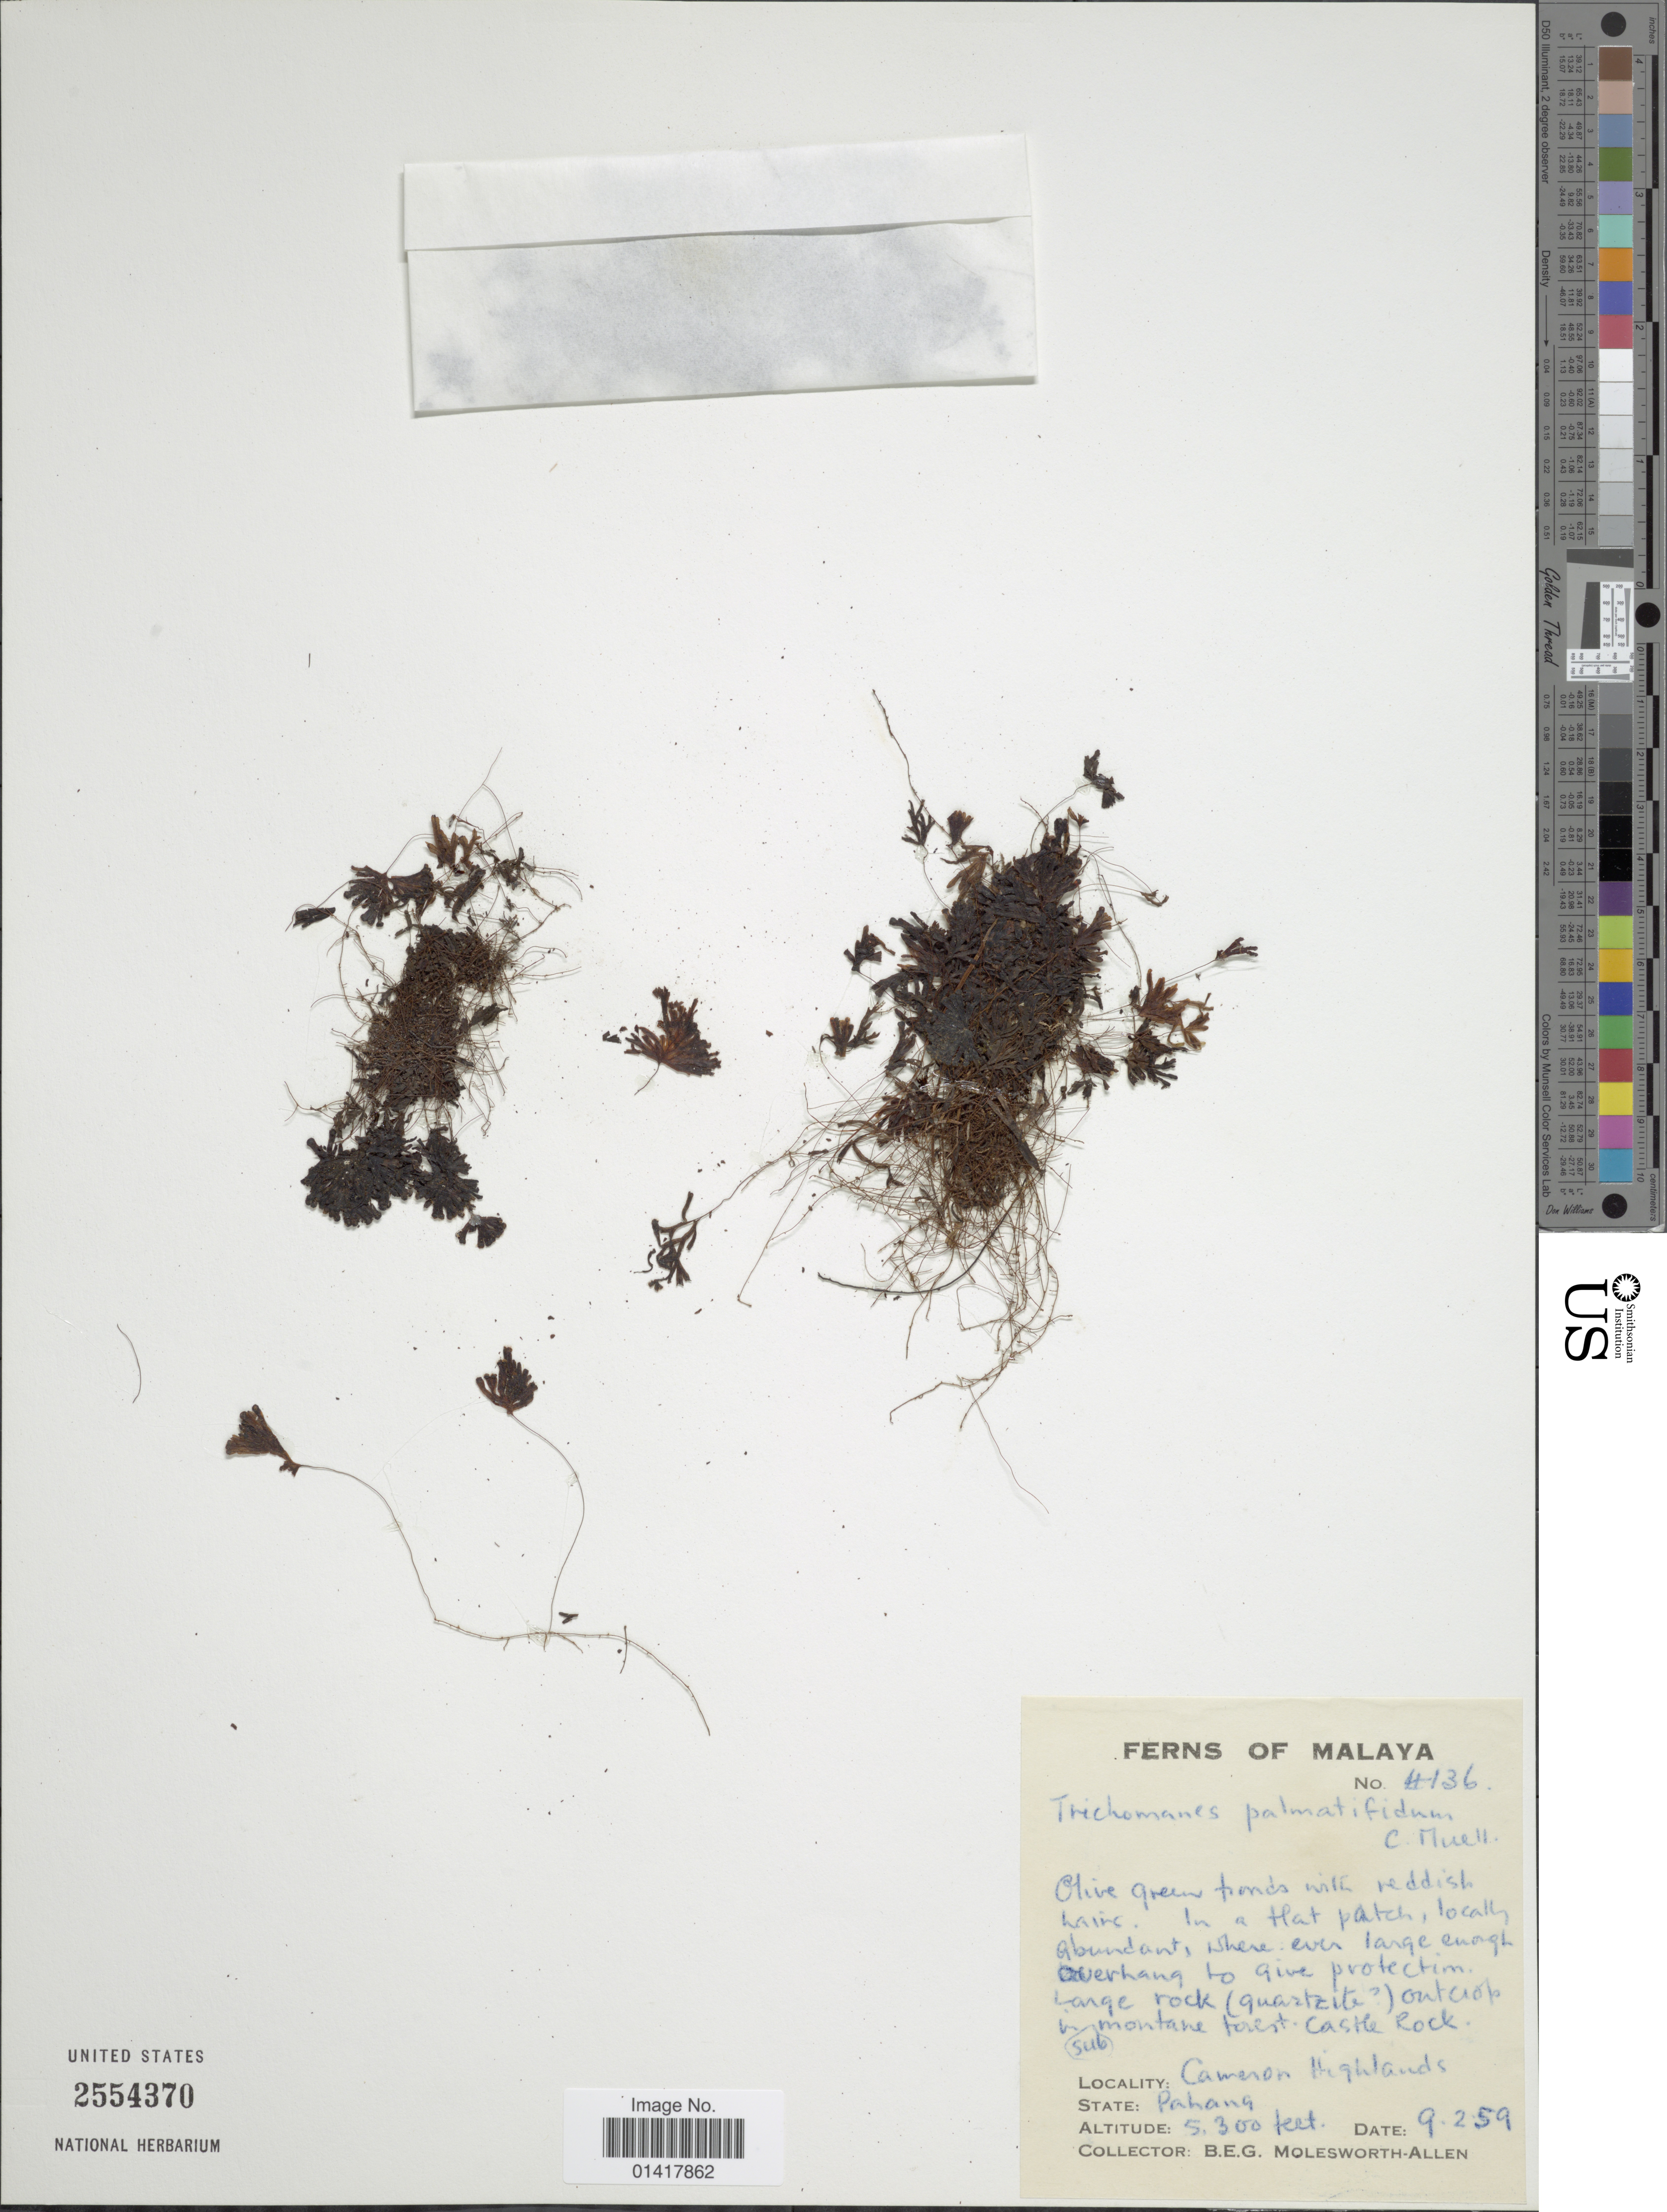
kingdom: Plantae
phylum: Tracheophyta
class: Polypodiopsida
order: Hymenophyllales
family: Hymenophyllaceae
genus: Hymenophyllum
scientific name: Hymenophyllum palmatifidum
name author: (K. Müller) Ebihara & K. Iwats.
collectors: B. E. G. Molesworth-Allen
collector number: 4136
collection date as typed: Transcribed d/m/y: 9/2/59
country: Malaysia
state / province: Pahang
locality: Cameron Highlands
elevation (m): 1615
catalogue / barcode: US 2554370